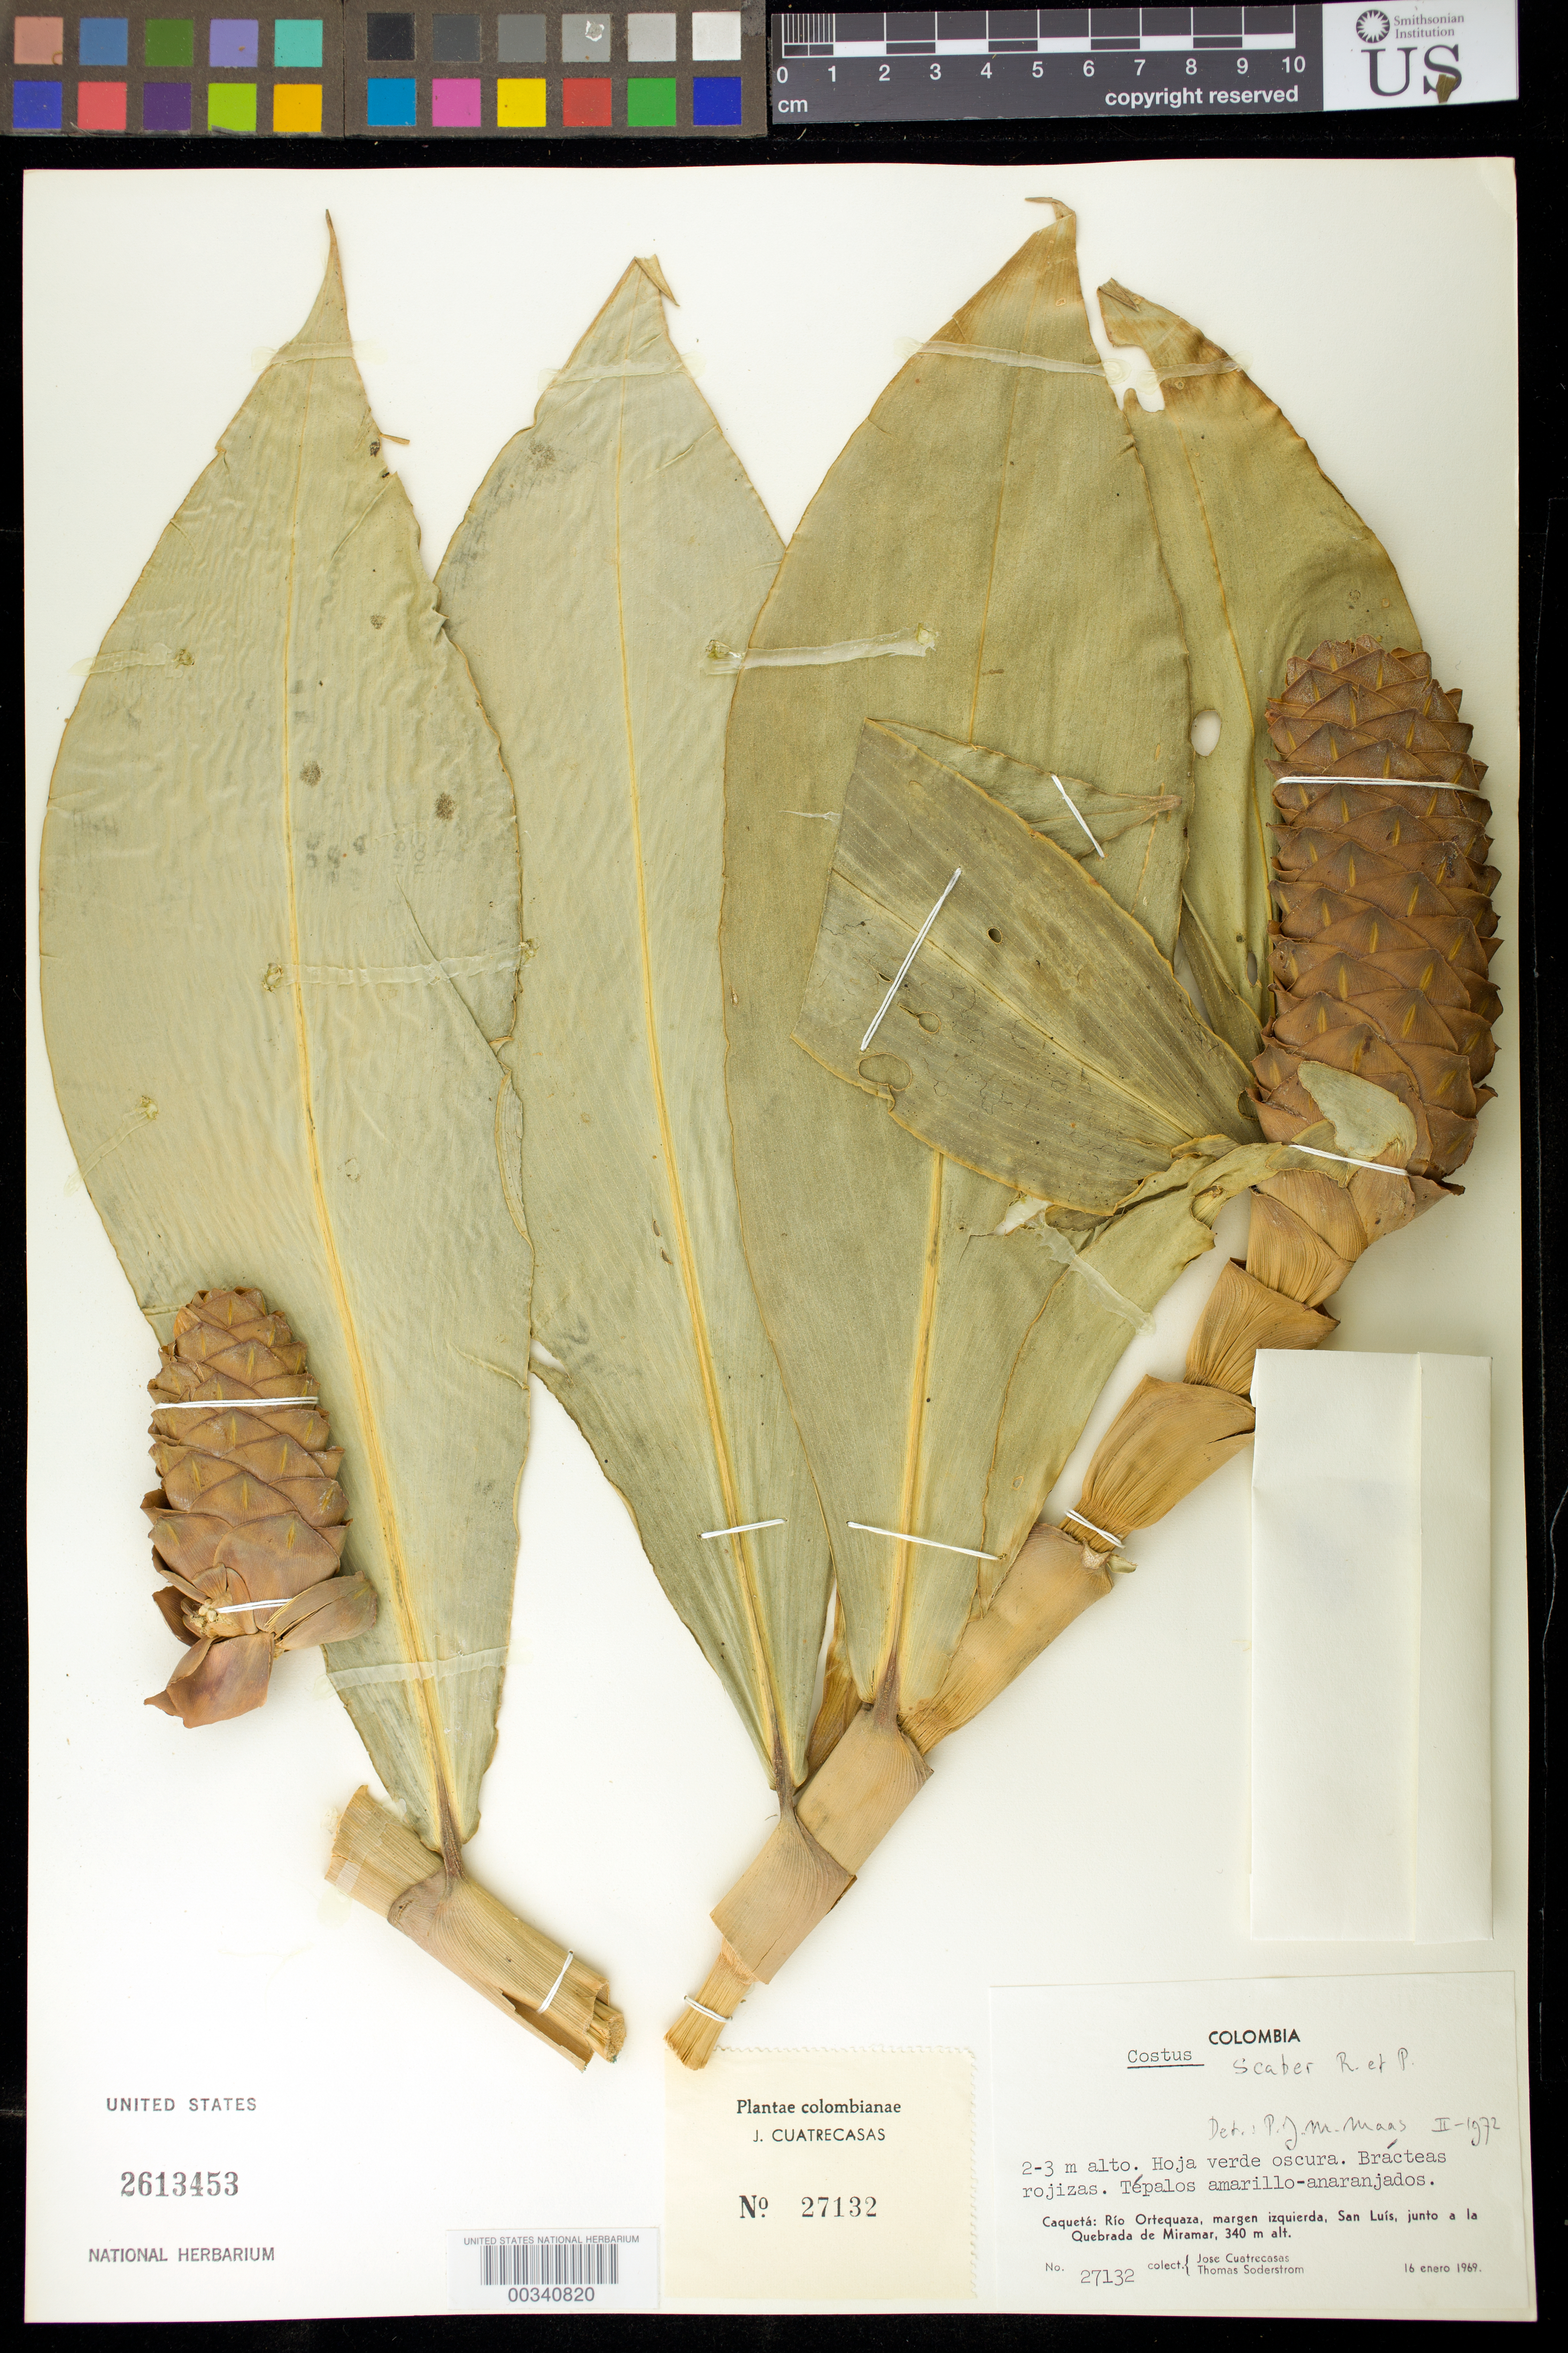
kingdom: Plantae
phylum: Tracheophyta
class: Liliopsida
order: Zingiberales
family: Costaceae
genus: Costus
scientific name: Costus scaber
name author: Ruiz & Pav.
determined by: Maas, Paul J. M.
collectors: J. Cuatrecasas & T. R. Soderstrom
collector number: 27132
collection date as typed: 16 Jan 1969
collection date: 1969-01-16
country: Colombia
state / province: Caquetá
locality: Rio Ortequaza, Margen Izquierda, San Luis, Junto a la Quebrada de Miramar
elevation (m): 340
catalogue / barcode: US 2613453